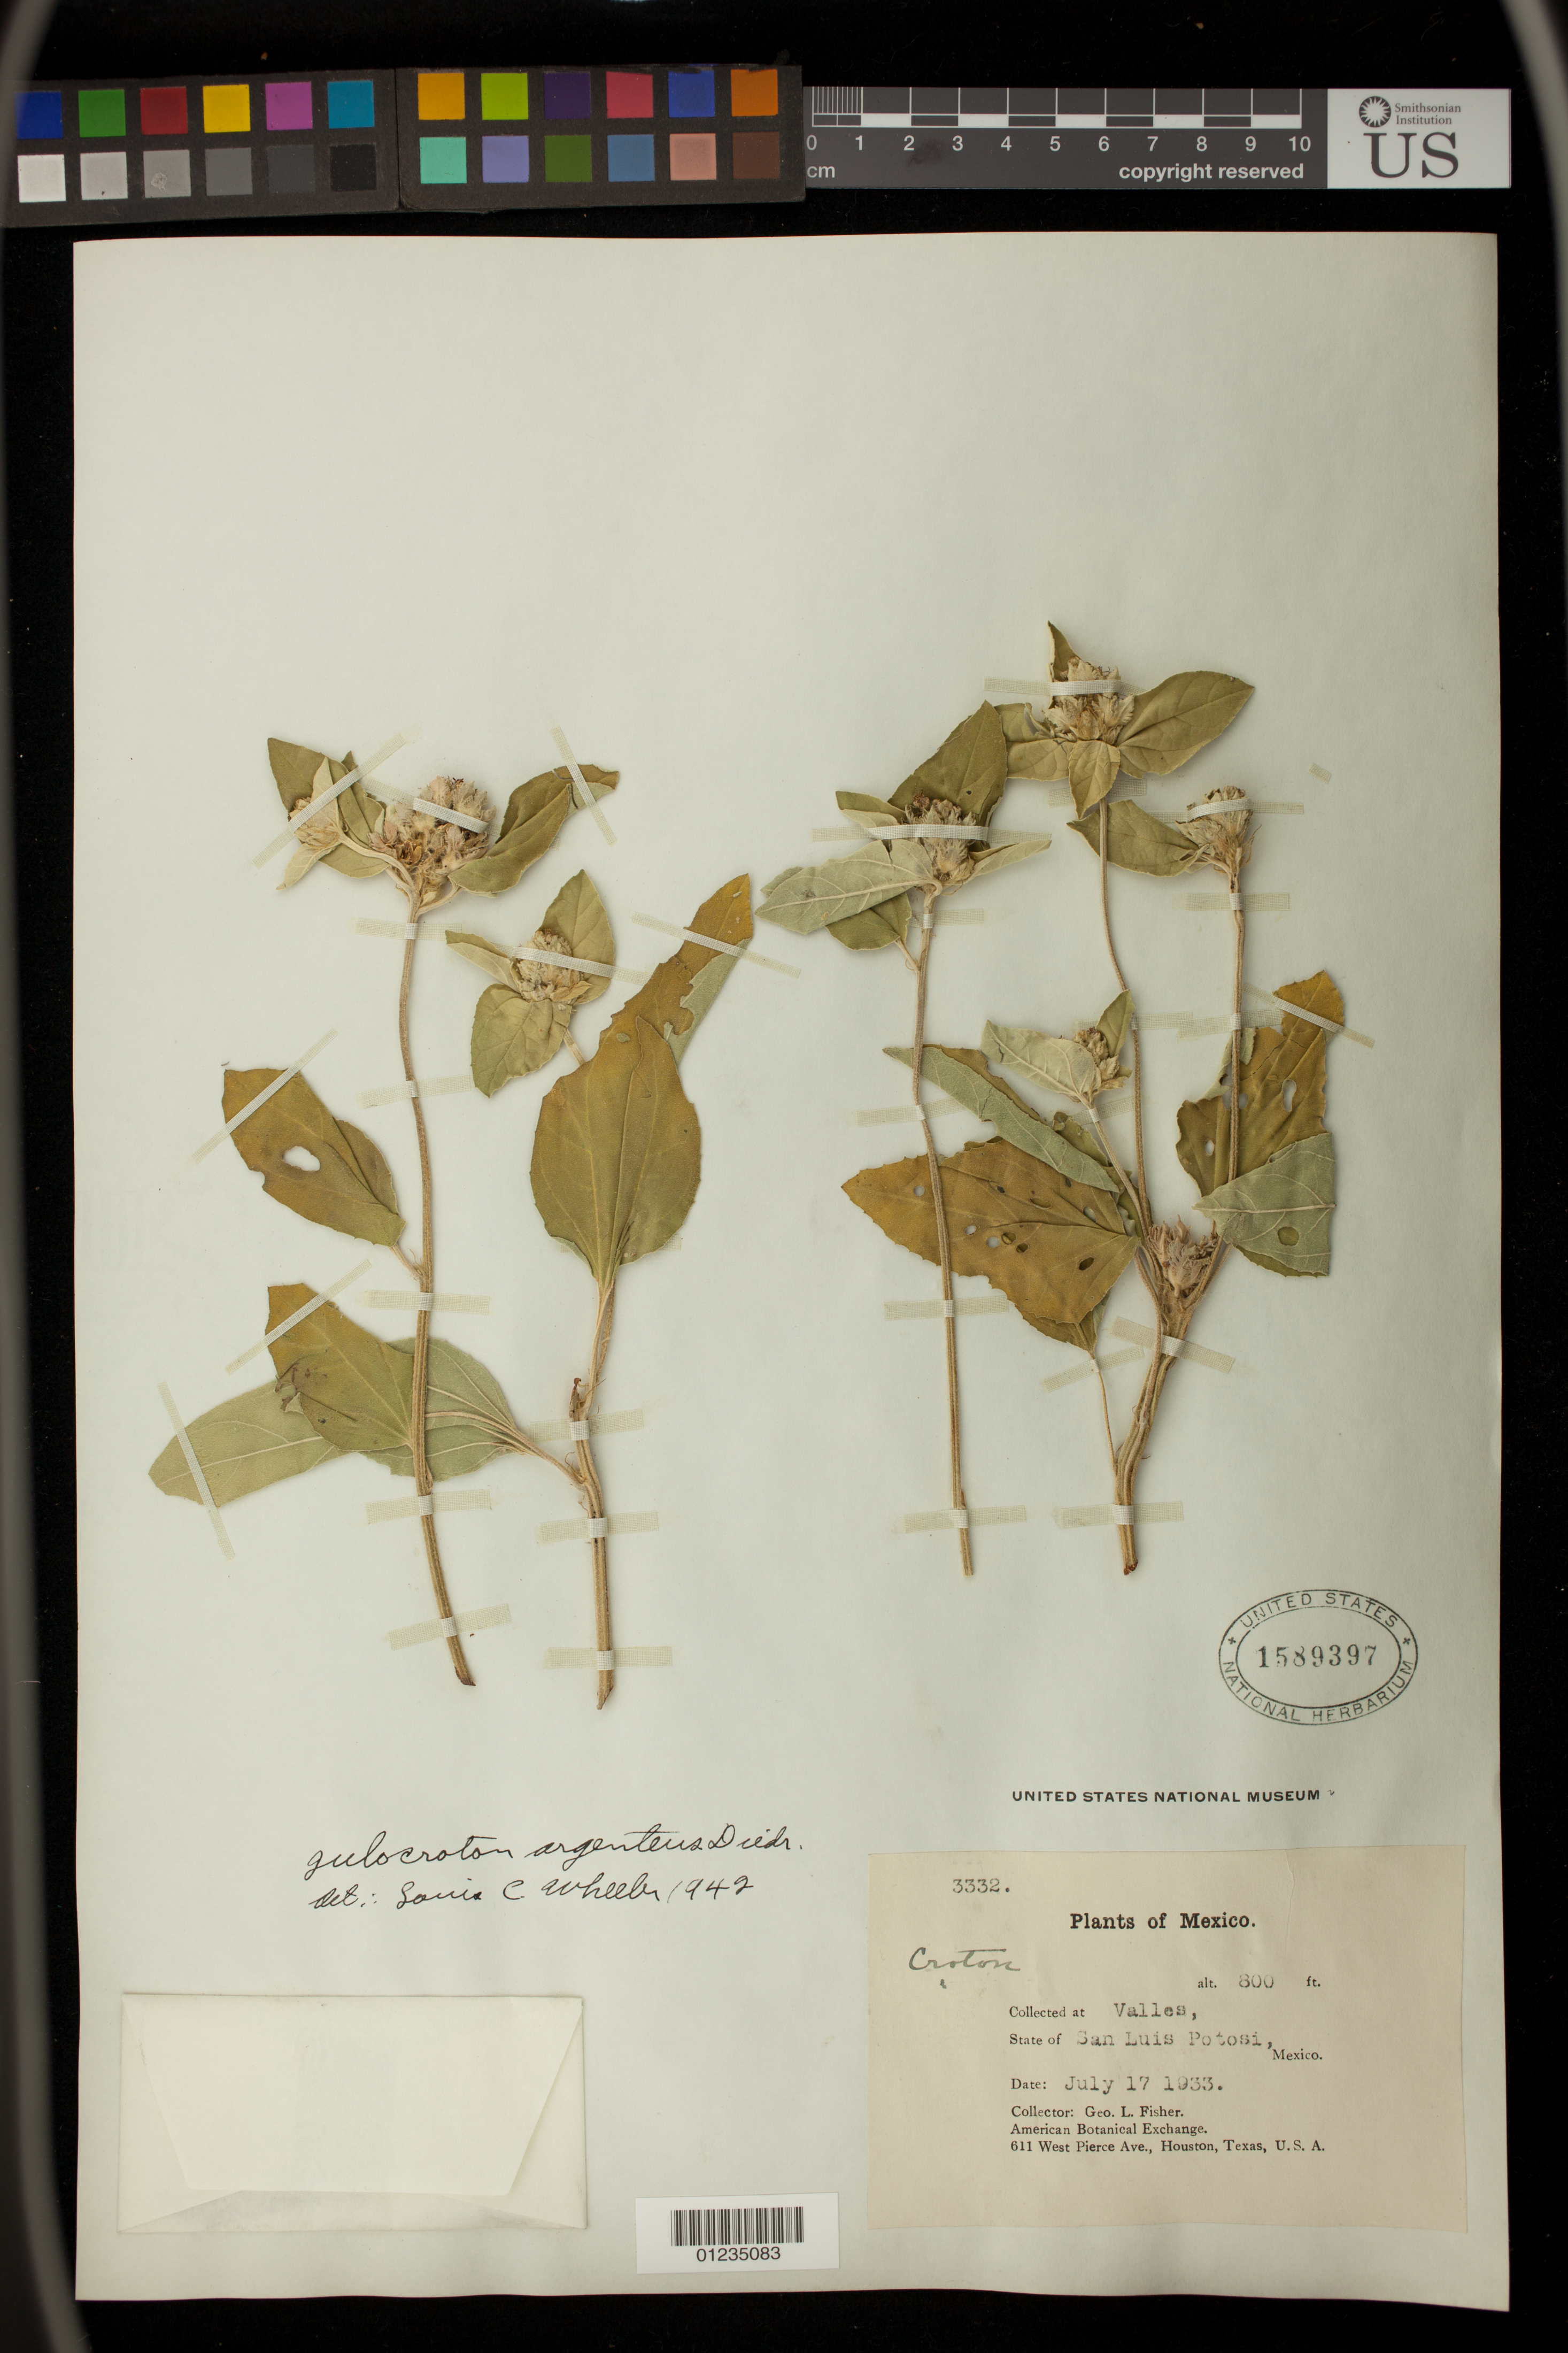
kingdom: Plantae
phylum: Tracheophyta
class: Magnoliopsida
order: Malpighiales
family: Euphorbiaceae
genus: Julocroton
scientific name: Julocroton argenteus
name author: (L.) Didr.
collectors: G. L. Fisher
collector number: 3332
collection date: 1933-07-17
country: Mexico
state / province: San Luis Potosi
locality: Valles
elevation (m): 244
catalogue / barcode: US 1589397